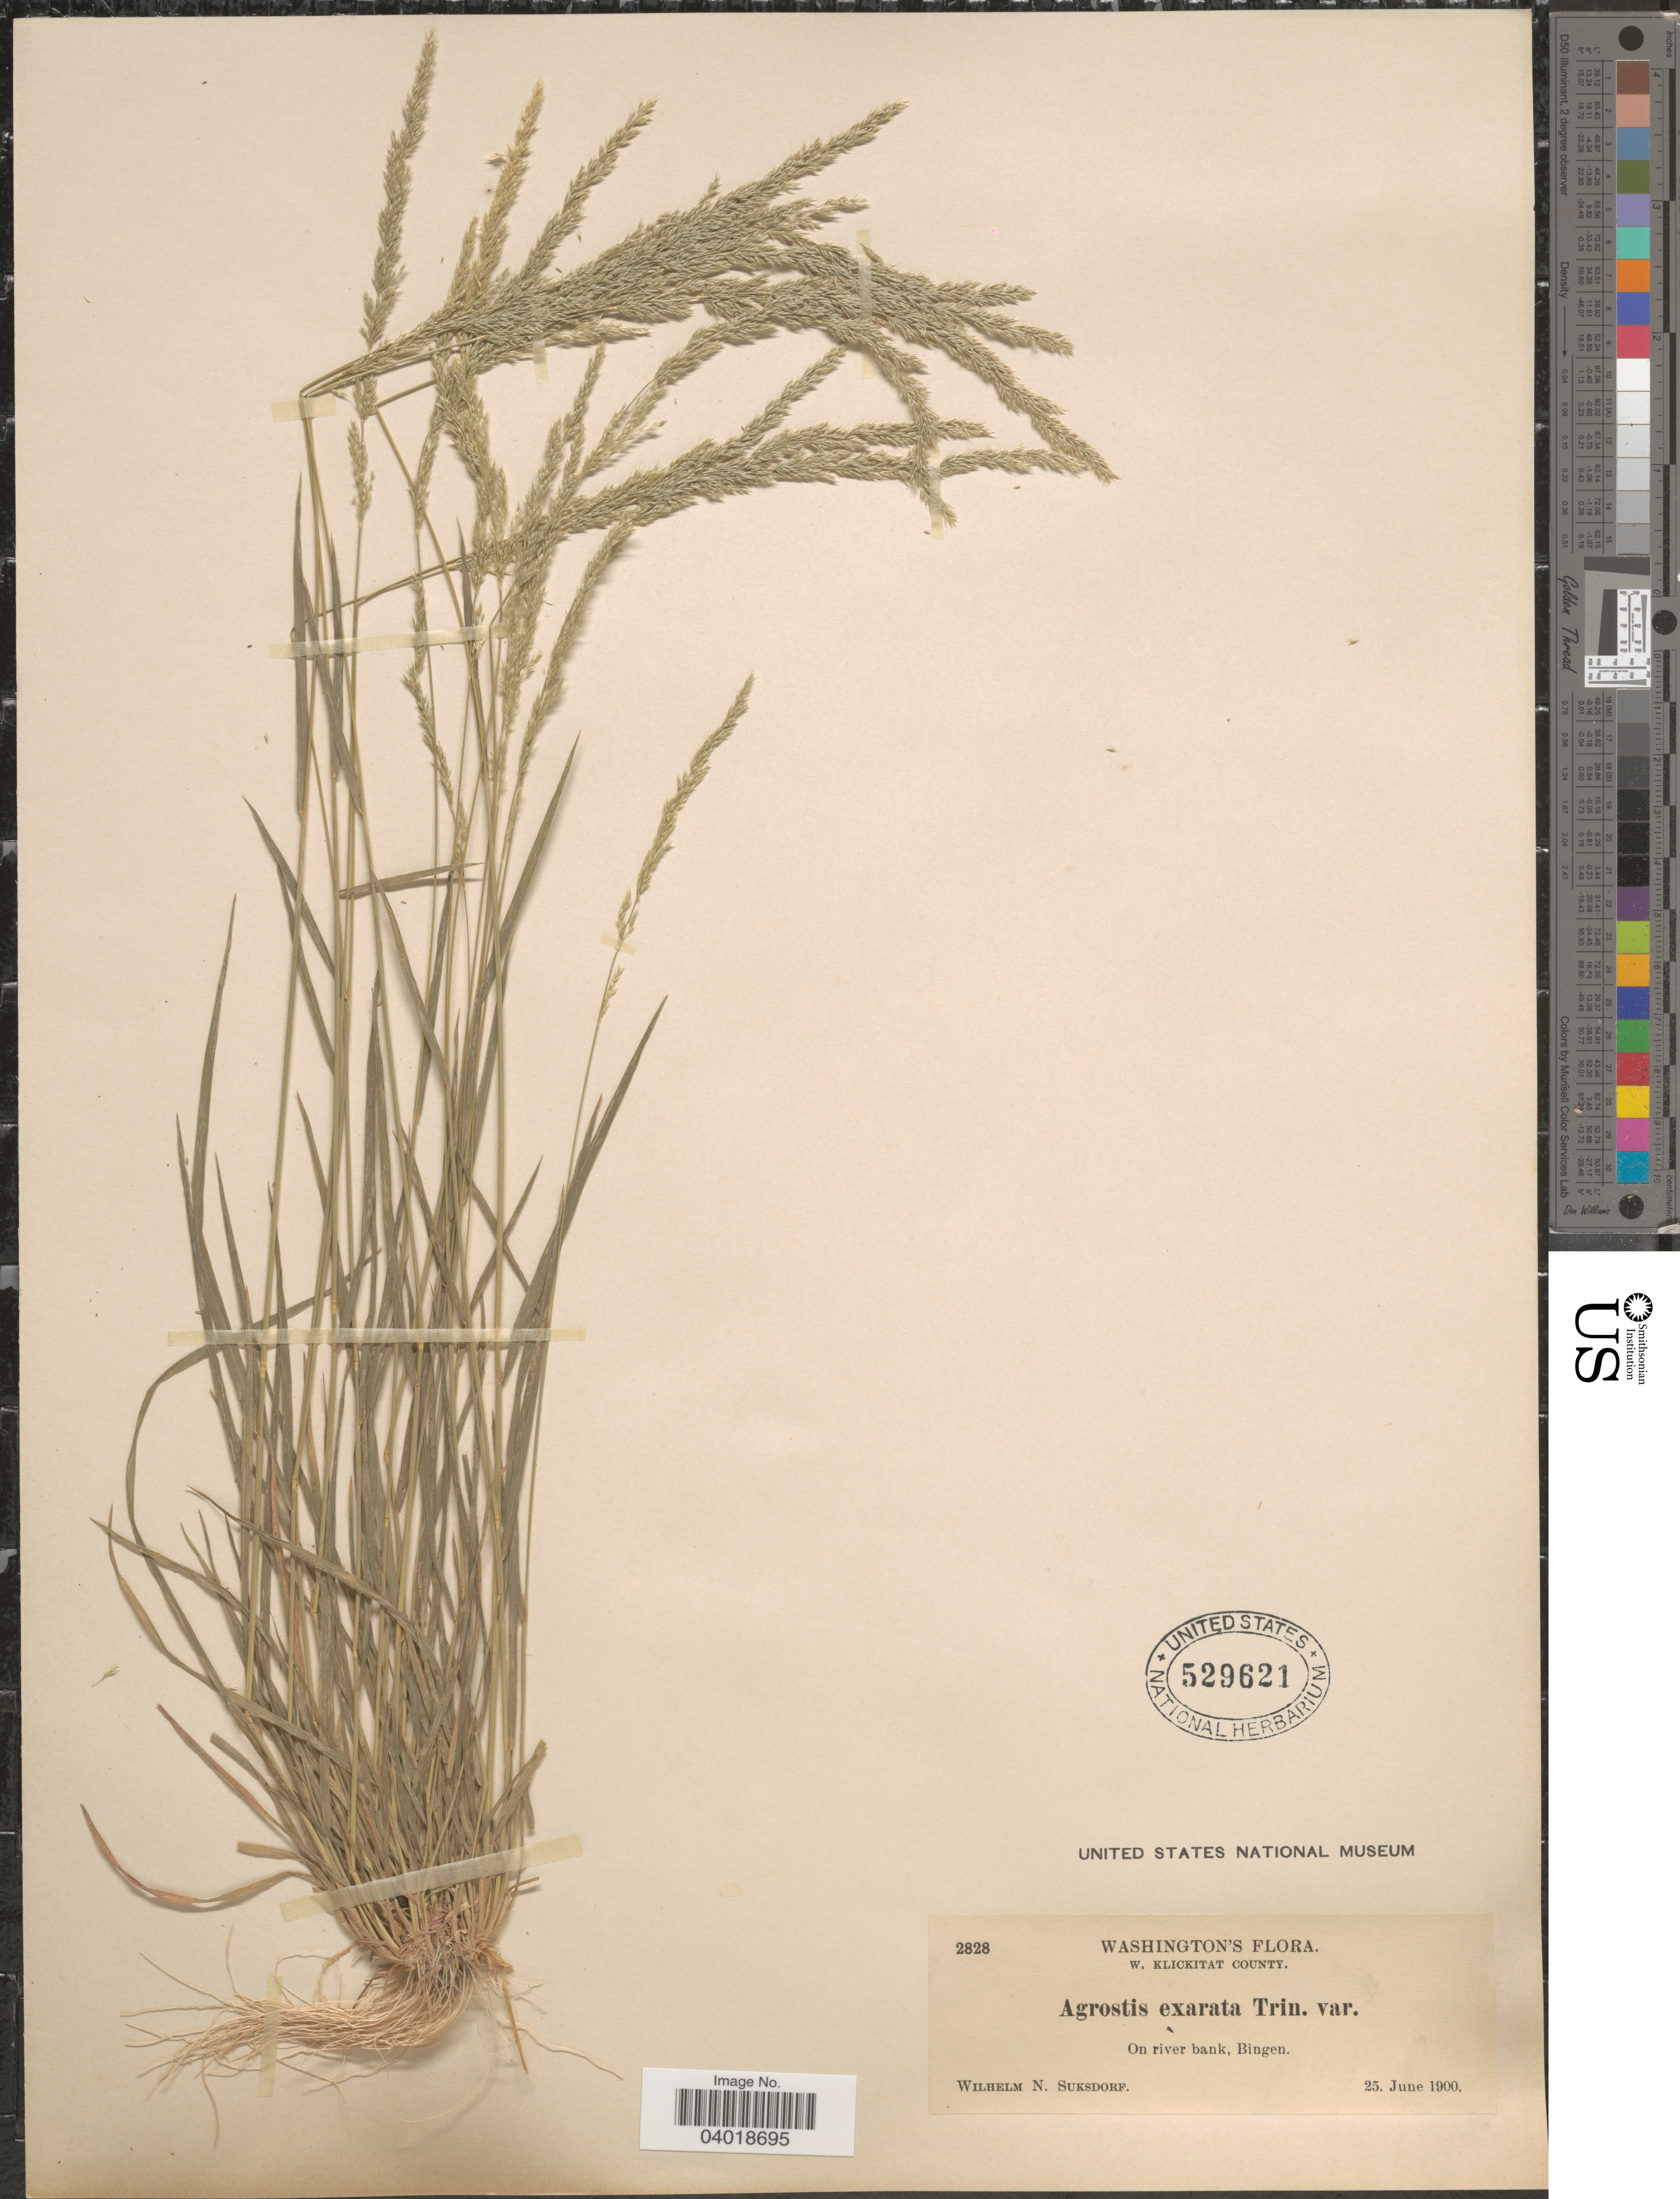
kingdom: Plantae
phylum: Tracheophyta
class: Liliopsida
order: Poales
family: Poaceae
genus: Agrostis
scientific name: Agrostis exarata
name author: Trin.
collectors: W. N. Suksdorf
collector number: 2828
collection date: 1900-06-25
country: United States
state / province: Washington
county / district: Klickitat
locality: W. Klickitat County. On river bank, Bingen.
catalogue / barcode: US 529621